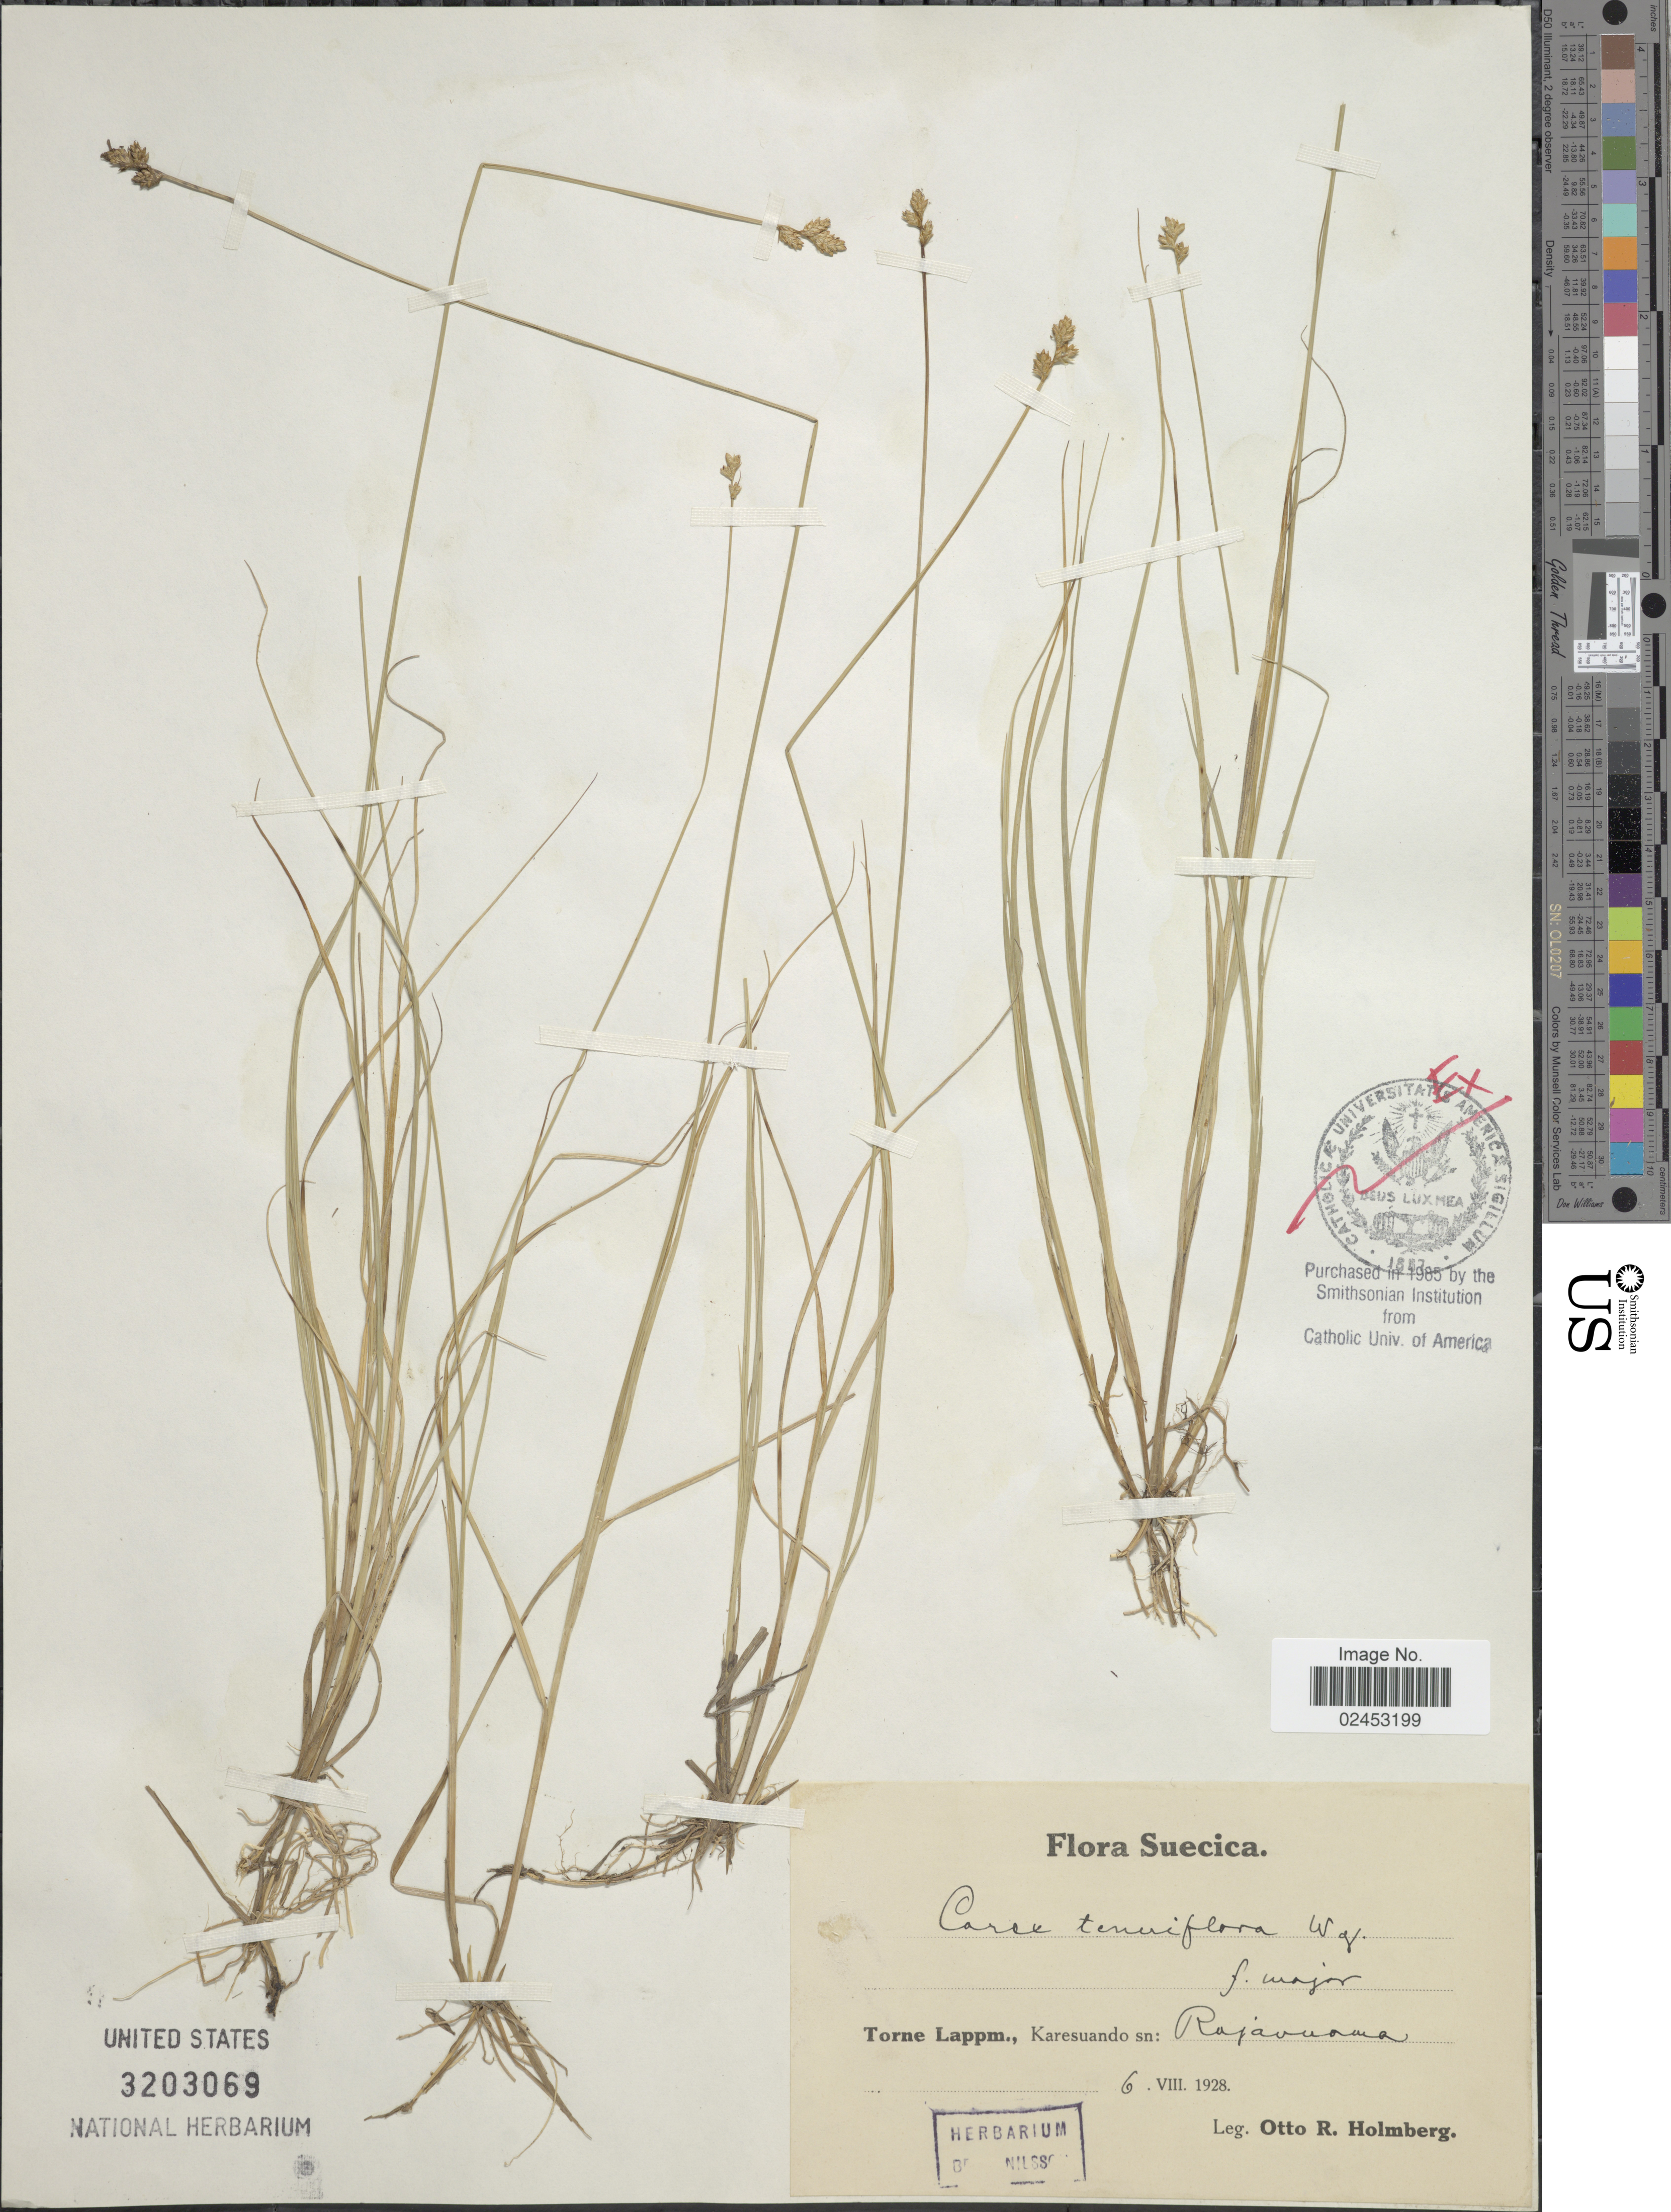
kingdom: Plantae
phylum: Tracheophyta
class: Liliopsida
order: Poales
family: Cyperaceae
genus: Carex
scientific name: Carex tenuiflora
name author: Wahlenb.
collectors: O. Holmberg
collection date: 1928-08-06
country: Sweden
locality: Suecica, Torne Lappm., Karesuando sn: Rajavuama.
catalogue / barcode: US 3203069